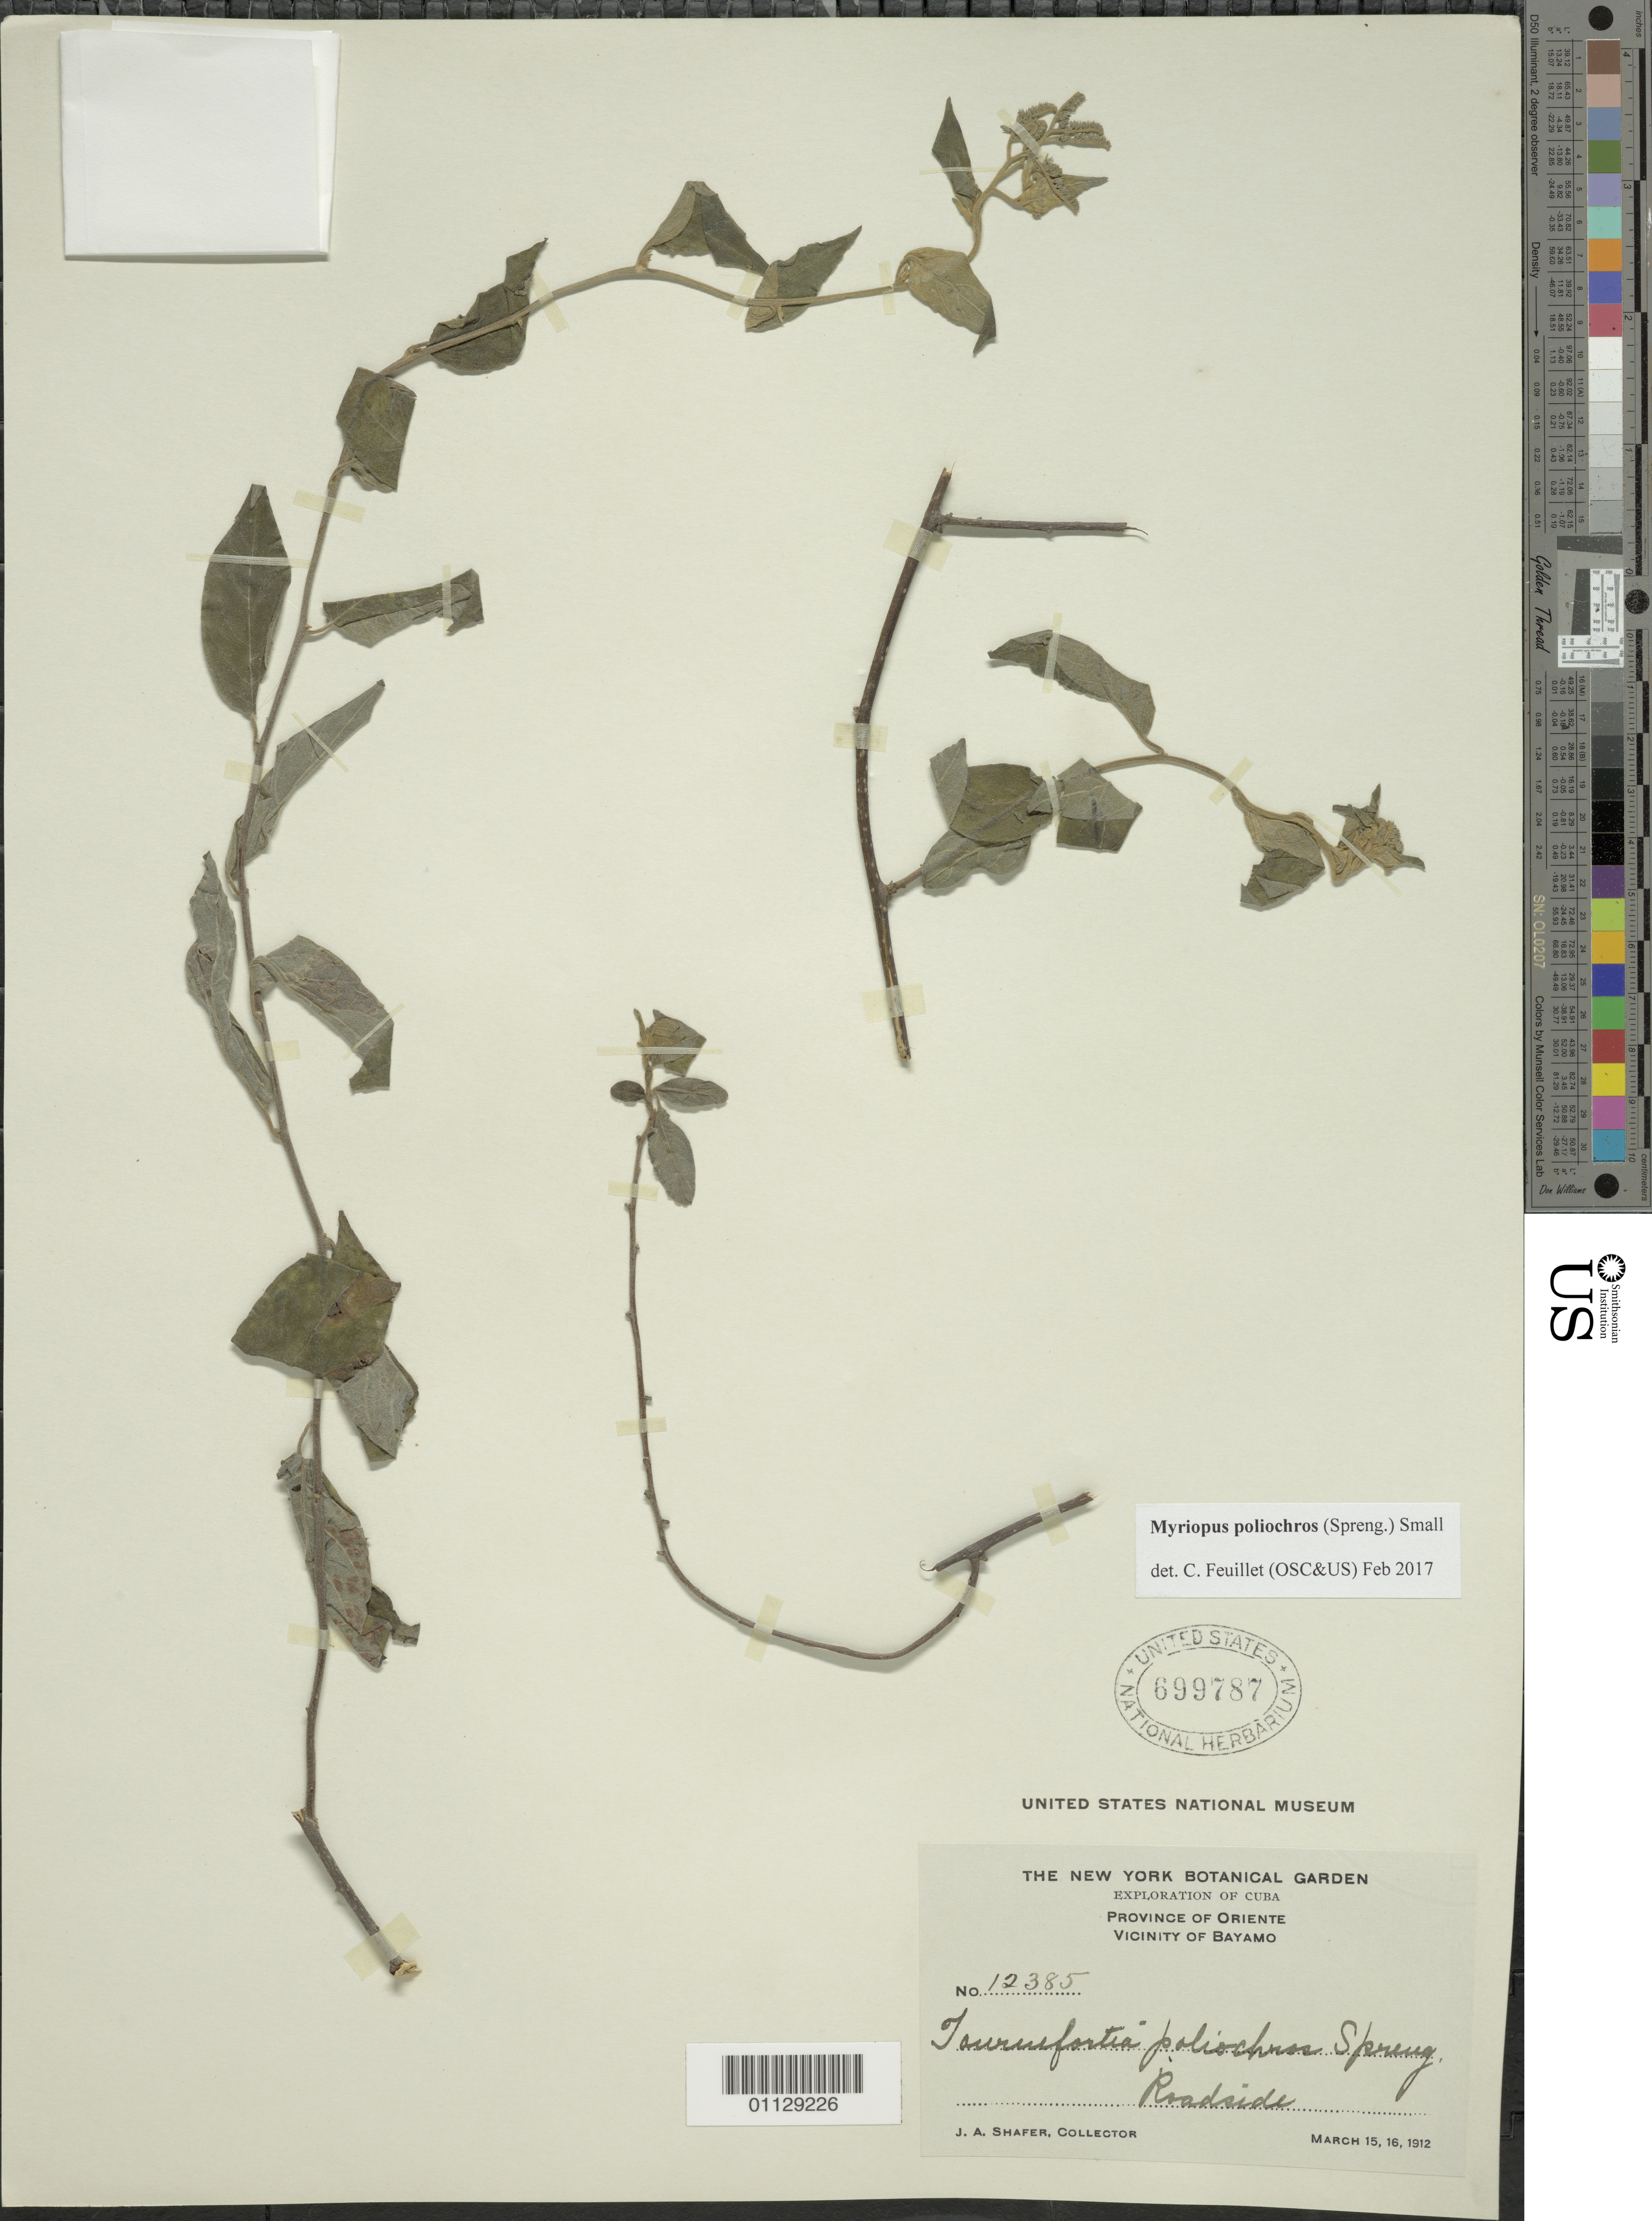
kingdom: Plantae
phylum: Tracheophyta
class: Magnoliopsida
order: Boraginales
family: Heliotropiaceae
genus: Myriopus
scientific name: Myriopus poliochros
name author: (Spreng.) Small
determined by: Feuillet, C.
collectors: J. A. Shafer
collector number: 12385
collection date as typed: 15 Mar 1912 to 16 Mar 1912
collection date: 1912-03-15/1912-03-16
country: Cuba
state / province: Oriente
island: Cuba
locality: Bayamo vicinity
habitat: Roadside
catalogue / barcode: US 699787